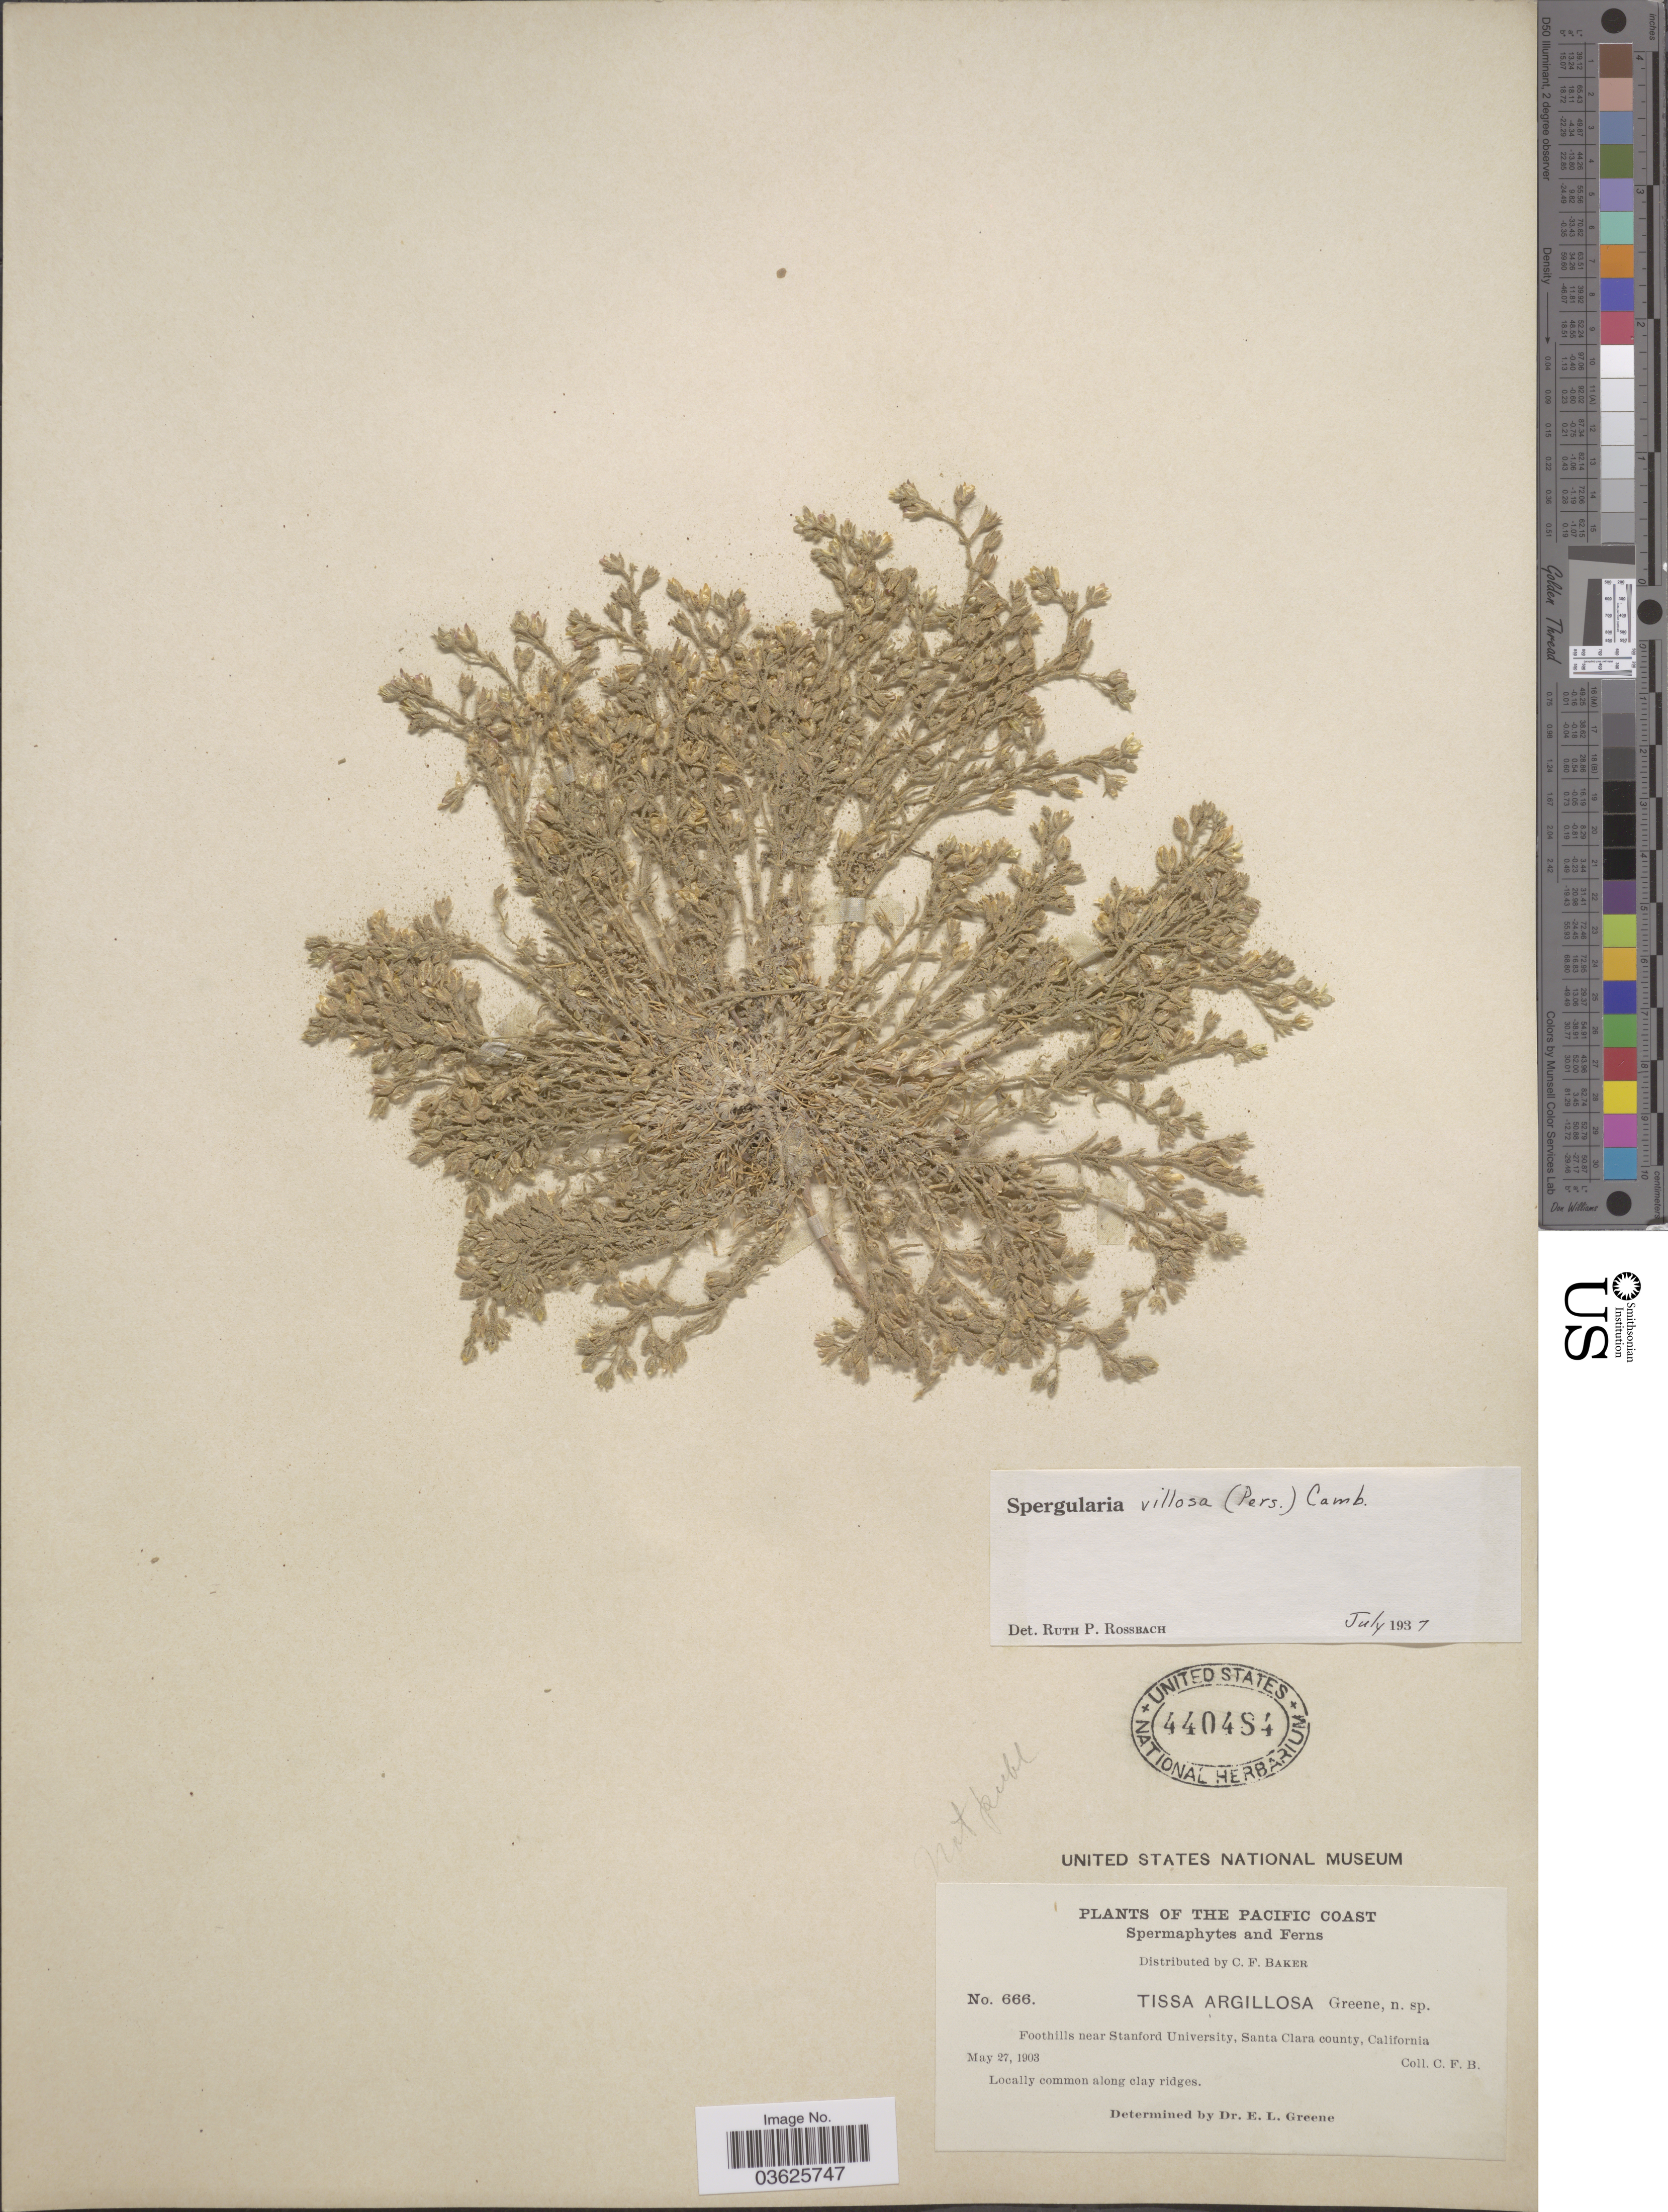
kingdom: Plantae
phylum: Tracheophyta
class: Magnoliopsida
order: Caryophyllales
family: Caryophyllaceae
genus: Spergularia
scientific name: Spergularia villosa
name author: (Pers.) Cambess.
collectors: C. F. Baker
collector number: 666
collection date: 1903-05-27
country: United States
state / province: California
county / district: Santa Clara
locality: The Pacific Coast. Foothills near Stanford University, Santa Clara county.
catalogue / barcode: US 440484